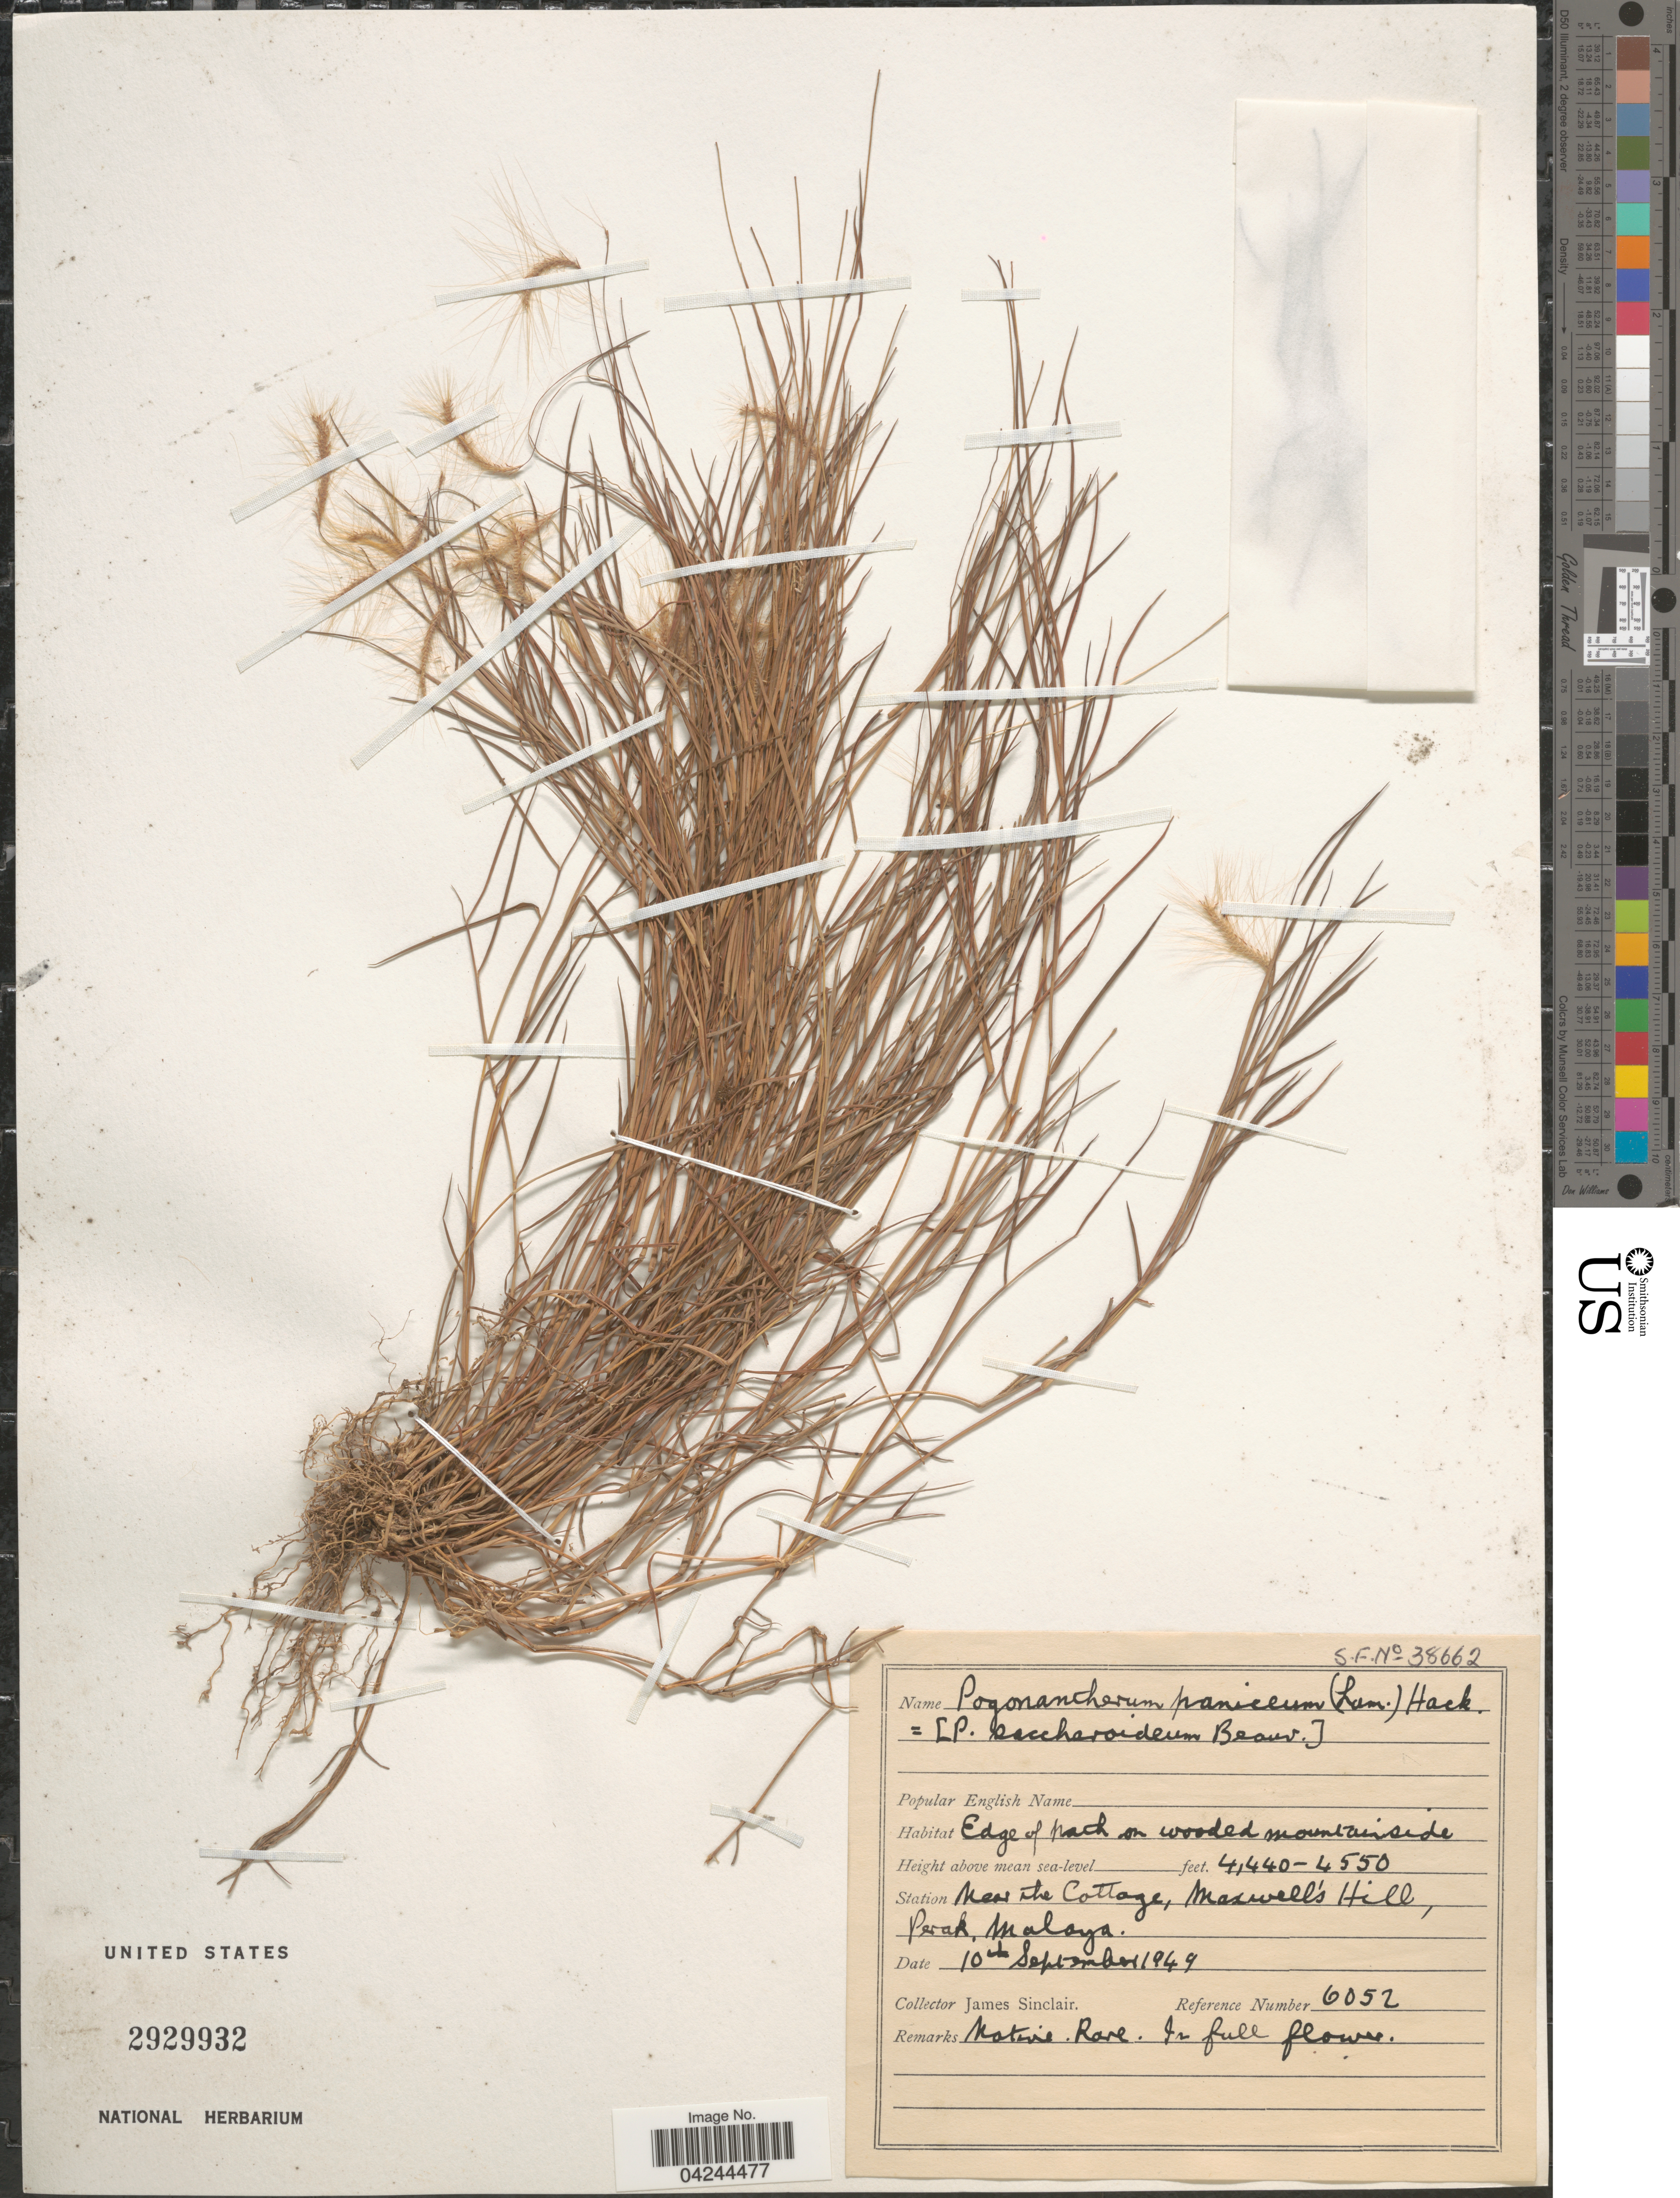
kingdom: Plantae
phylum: Tracheophyta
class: Liliopsida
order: Poales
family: Poaceae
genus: Pogonatherum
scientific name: Pogonatherum crinitum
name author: (Thunb.) Kunth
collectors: J. Sinclair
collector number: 6052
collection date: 1949-09-10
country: Malaysia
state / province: Perak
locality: Station near the Cottage, Maxwell's Hill, Perak, Malaya.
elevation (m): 1353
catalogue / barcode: US 2929932